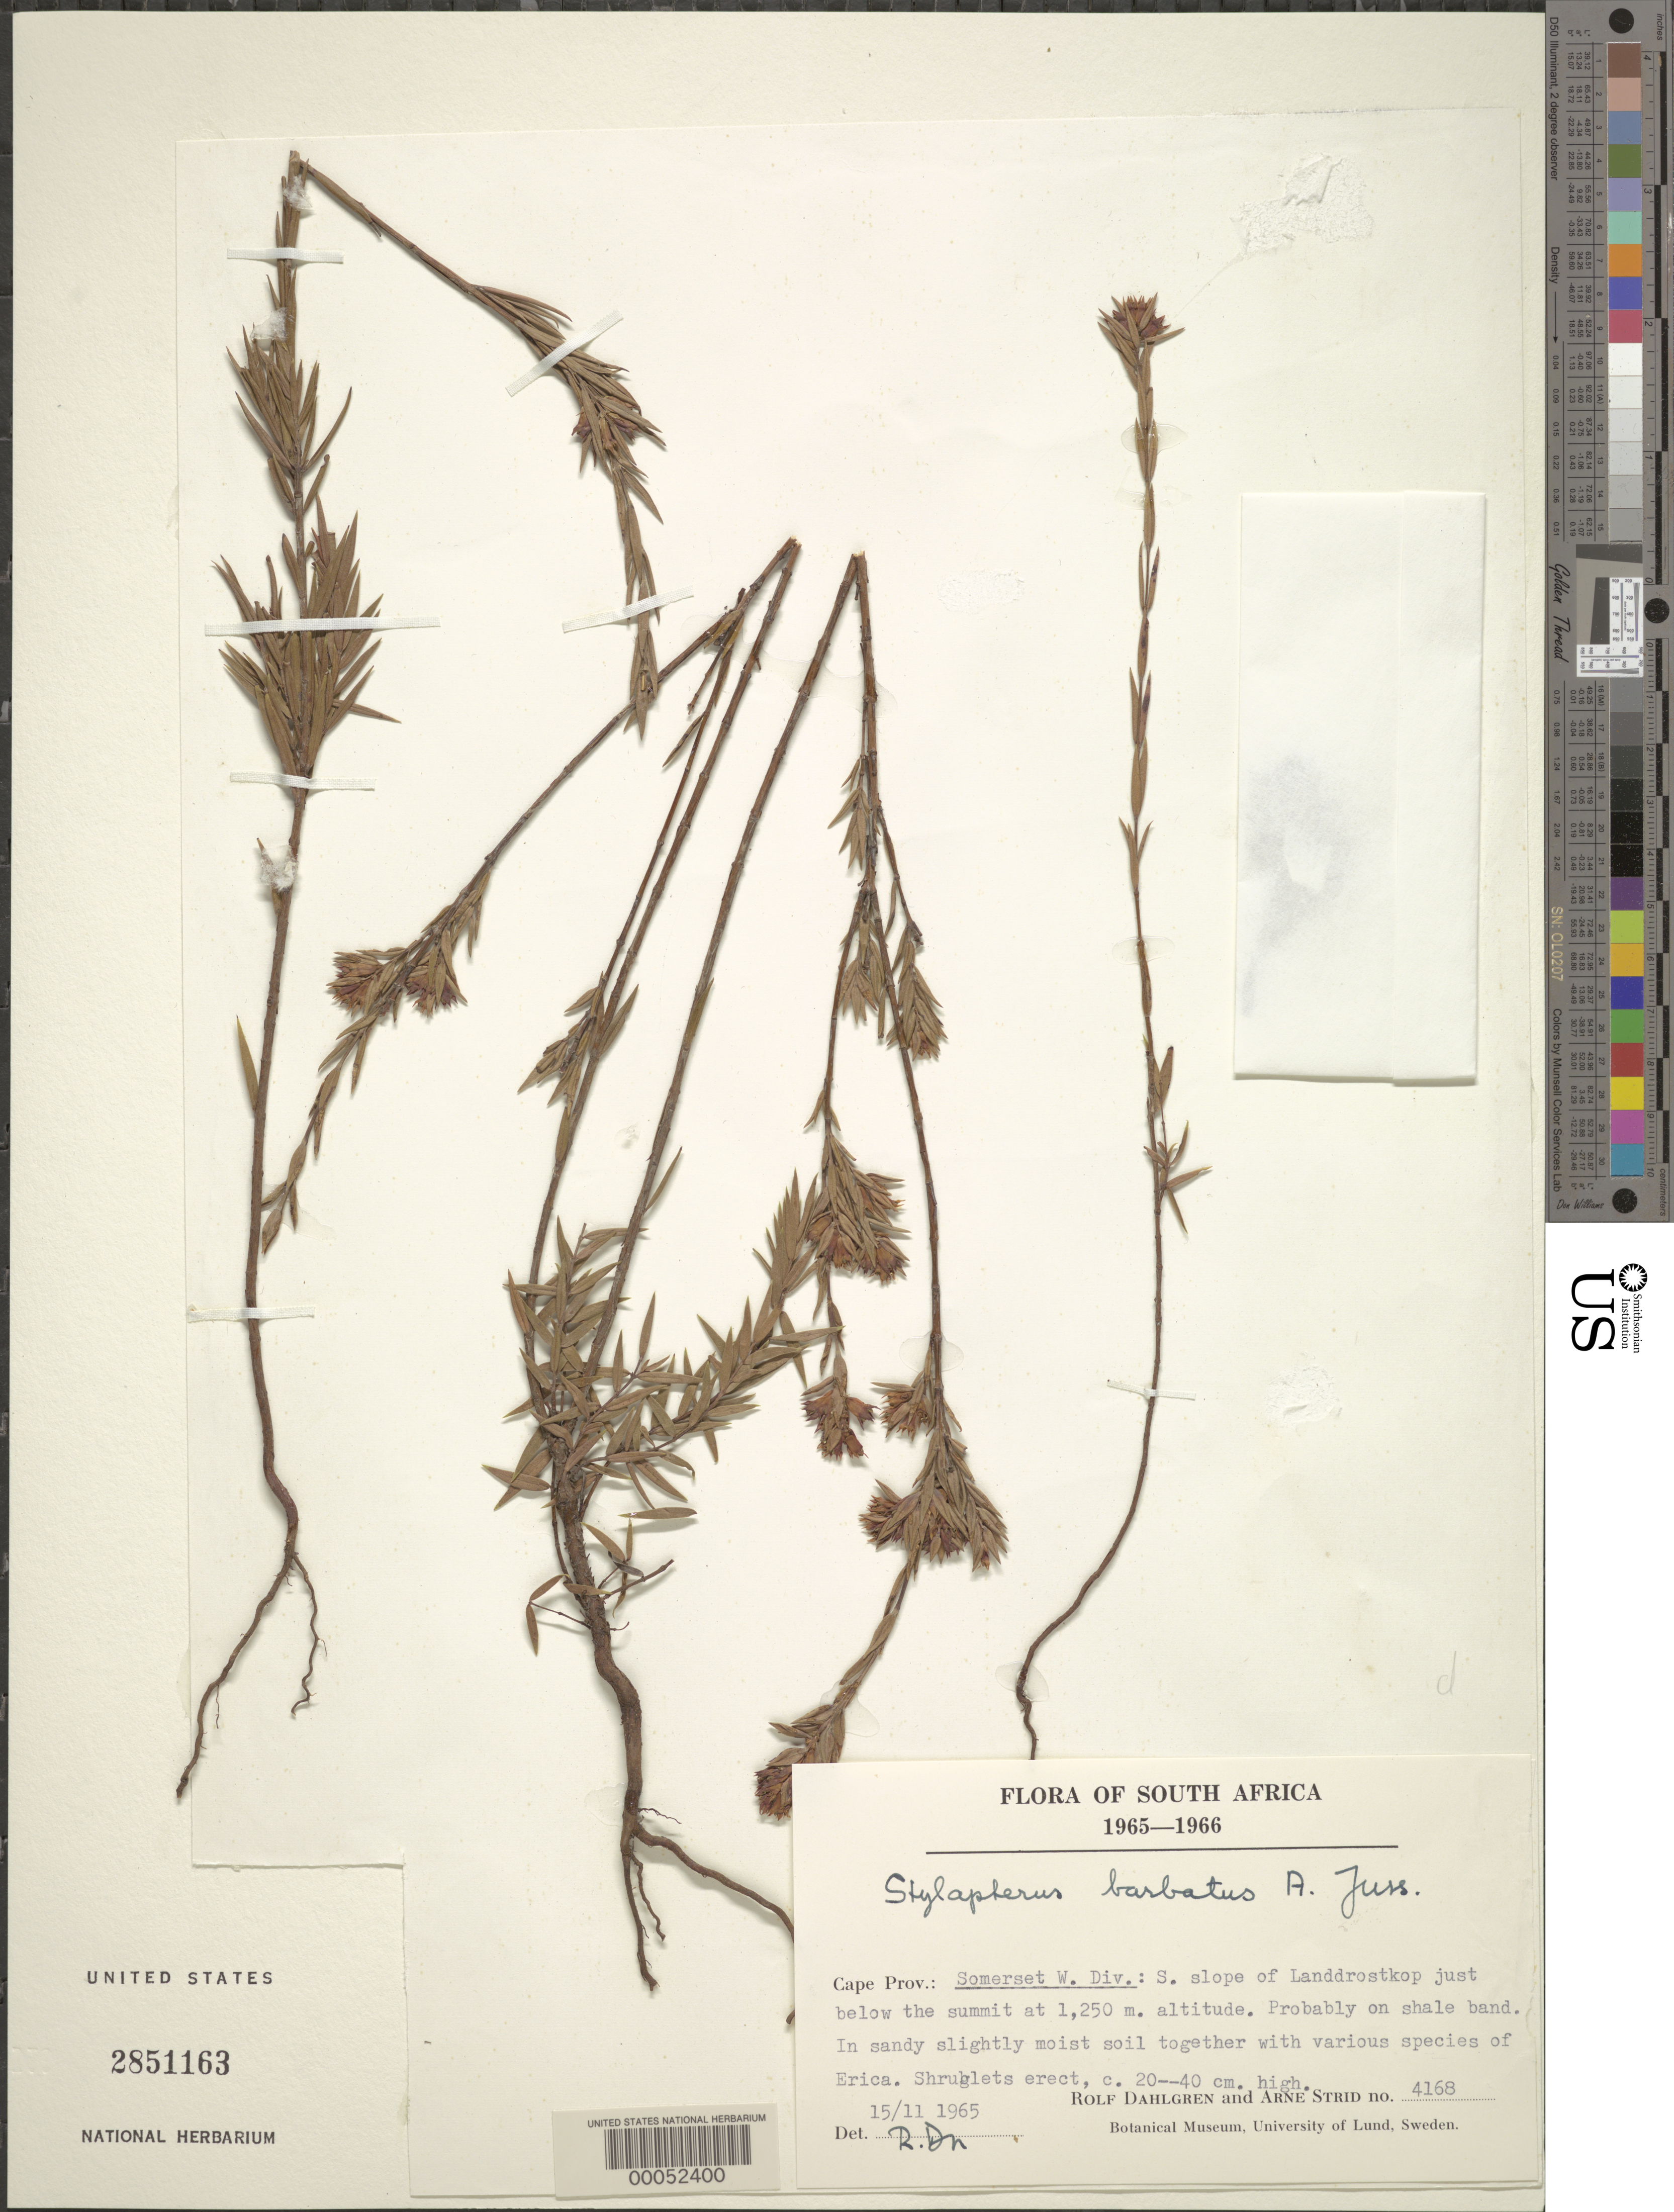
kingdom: Plantae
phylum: Tracheophyta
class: Magnoliopsida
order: Myrtales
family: Penaeaceae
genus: Stylapterus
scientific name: Stylapterus barbatus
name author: A. Juss.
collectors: R. Dahlgren & A. Strid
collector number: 4168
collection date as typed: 15 Nov 1965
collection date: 1965-11-15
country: South Africa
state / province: Western Cape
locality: Somerset w. div., s slope of laddrostkop just below summit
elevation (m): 1250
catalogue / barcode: US 2851163